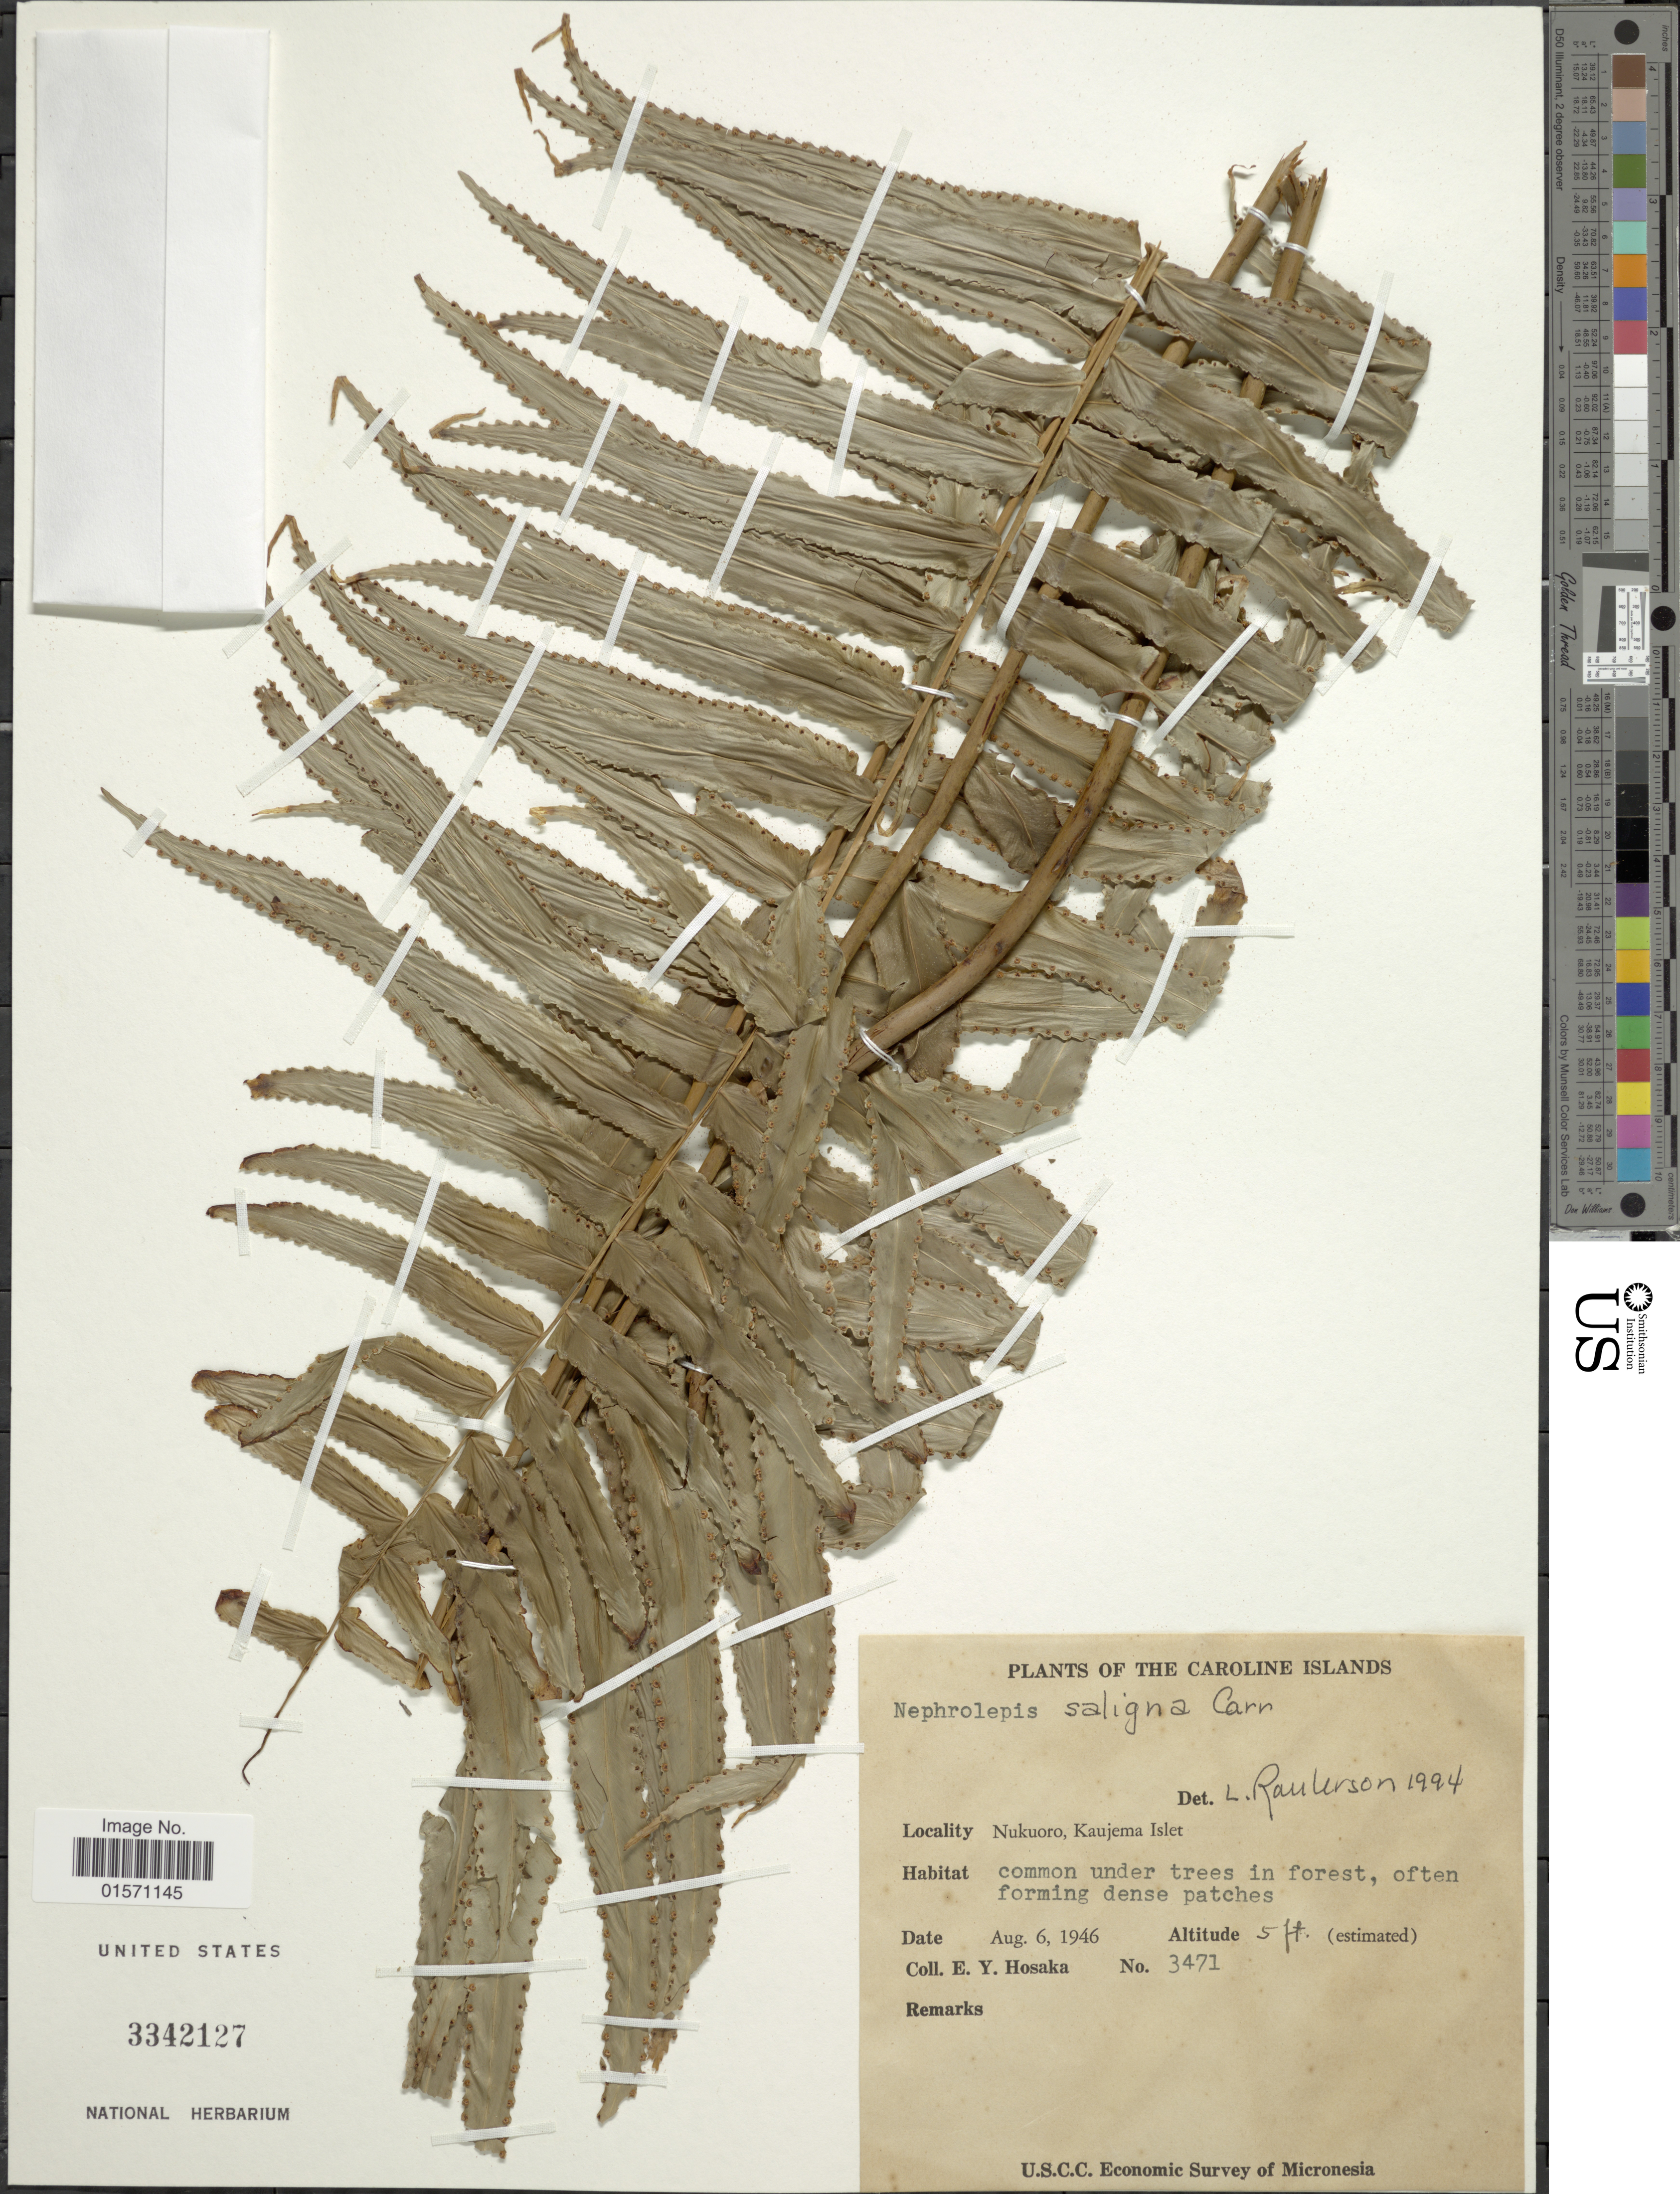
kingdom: Plantae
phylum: Tracheophyta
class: Polypodiopsida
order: Polypodiales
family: Nephrolepidaceae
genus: Nephrolepis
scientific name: Nephrolepis saligna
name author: Cav.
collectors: E. Y. Hosaka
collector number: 3471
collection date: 1946-08-06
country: Micronesia, Federated States of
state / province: Pohnpei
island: Nukuoro Atoll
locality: Caroline islands. Nukuoro, Kaujema Islet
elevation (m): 2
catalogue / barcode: US 3342127